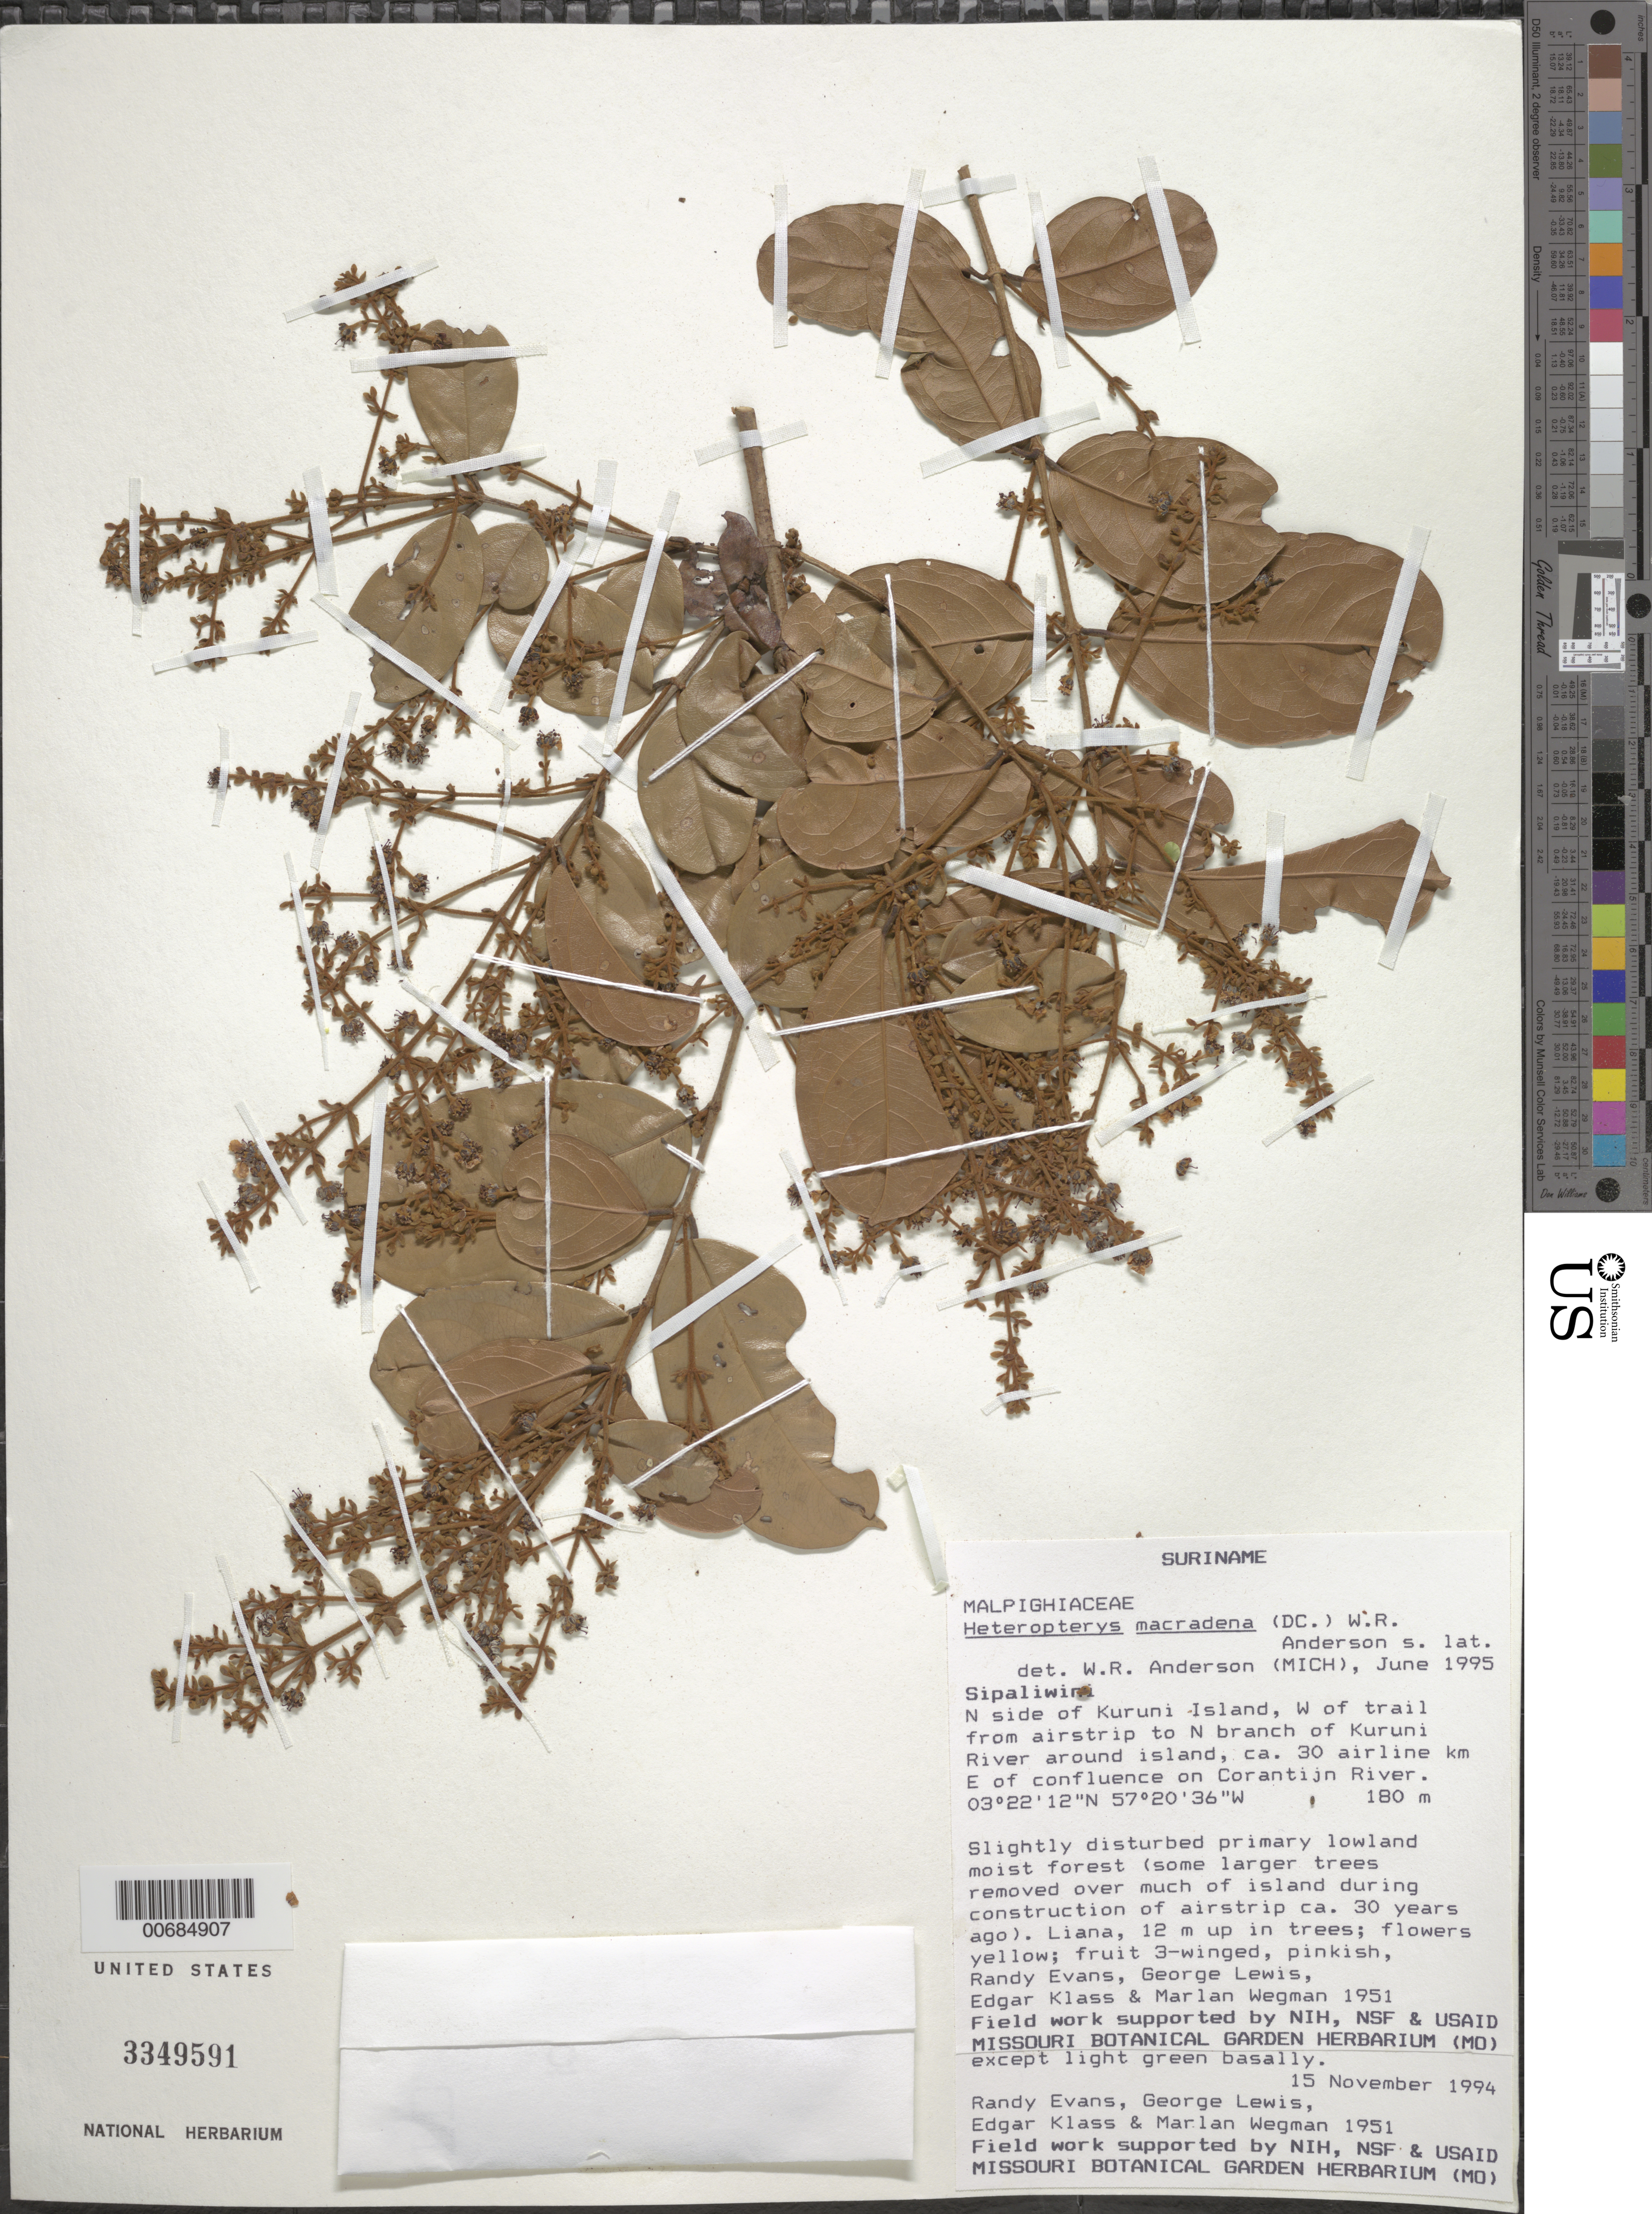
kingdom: Plantae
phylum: Tracheophyta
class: Magnoliopsida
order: Malpighiales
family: Malpighiaceae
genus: Heteropterys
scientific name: Heteropterys macradena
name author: (DC.) W.R. Anderson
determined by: Anderson, W. R., (MICH), University of Michigan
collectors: R. Evans, G. Lewis, E. Klass & M. Wegman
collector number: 1951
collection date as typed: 15-Nov-94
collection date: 1994-11-15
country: Suriname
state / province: Sipaliwini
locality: Kuruni Island, N side, W of trail from airstrip to N branch of Kuruni R., ca 30 airline km E of confluence on Corantijn R.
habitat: Slightly disturbed primary lowland moist forest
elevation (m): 180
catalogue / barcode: US 3349591